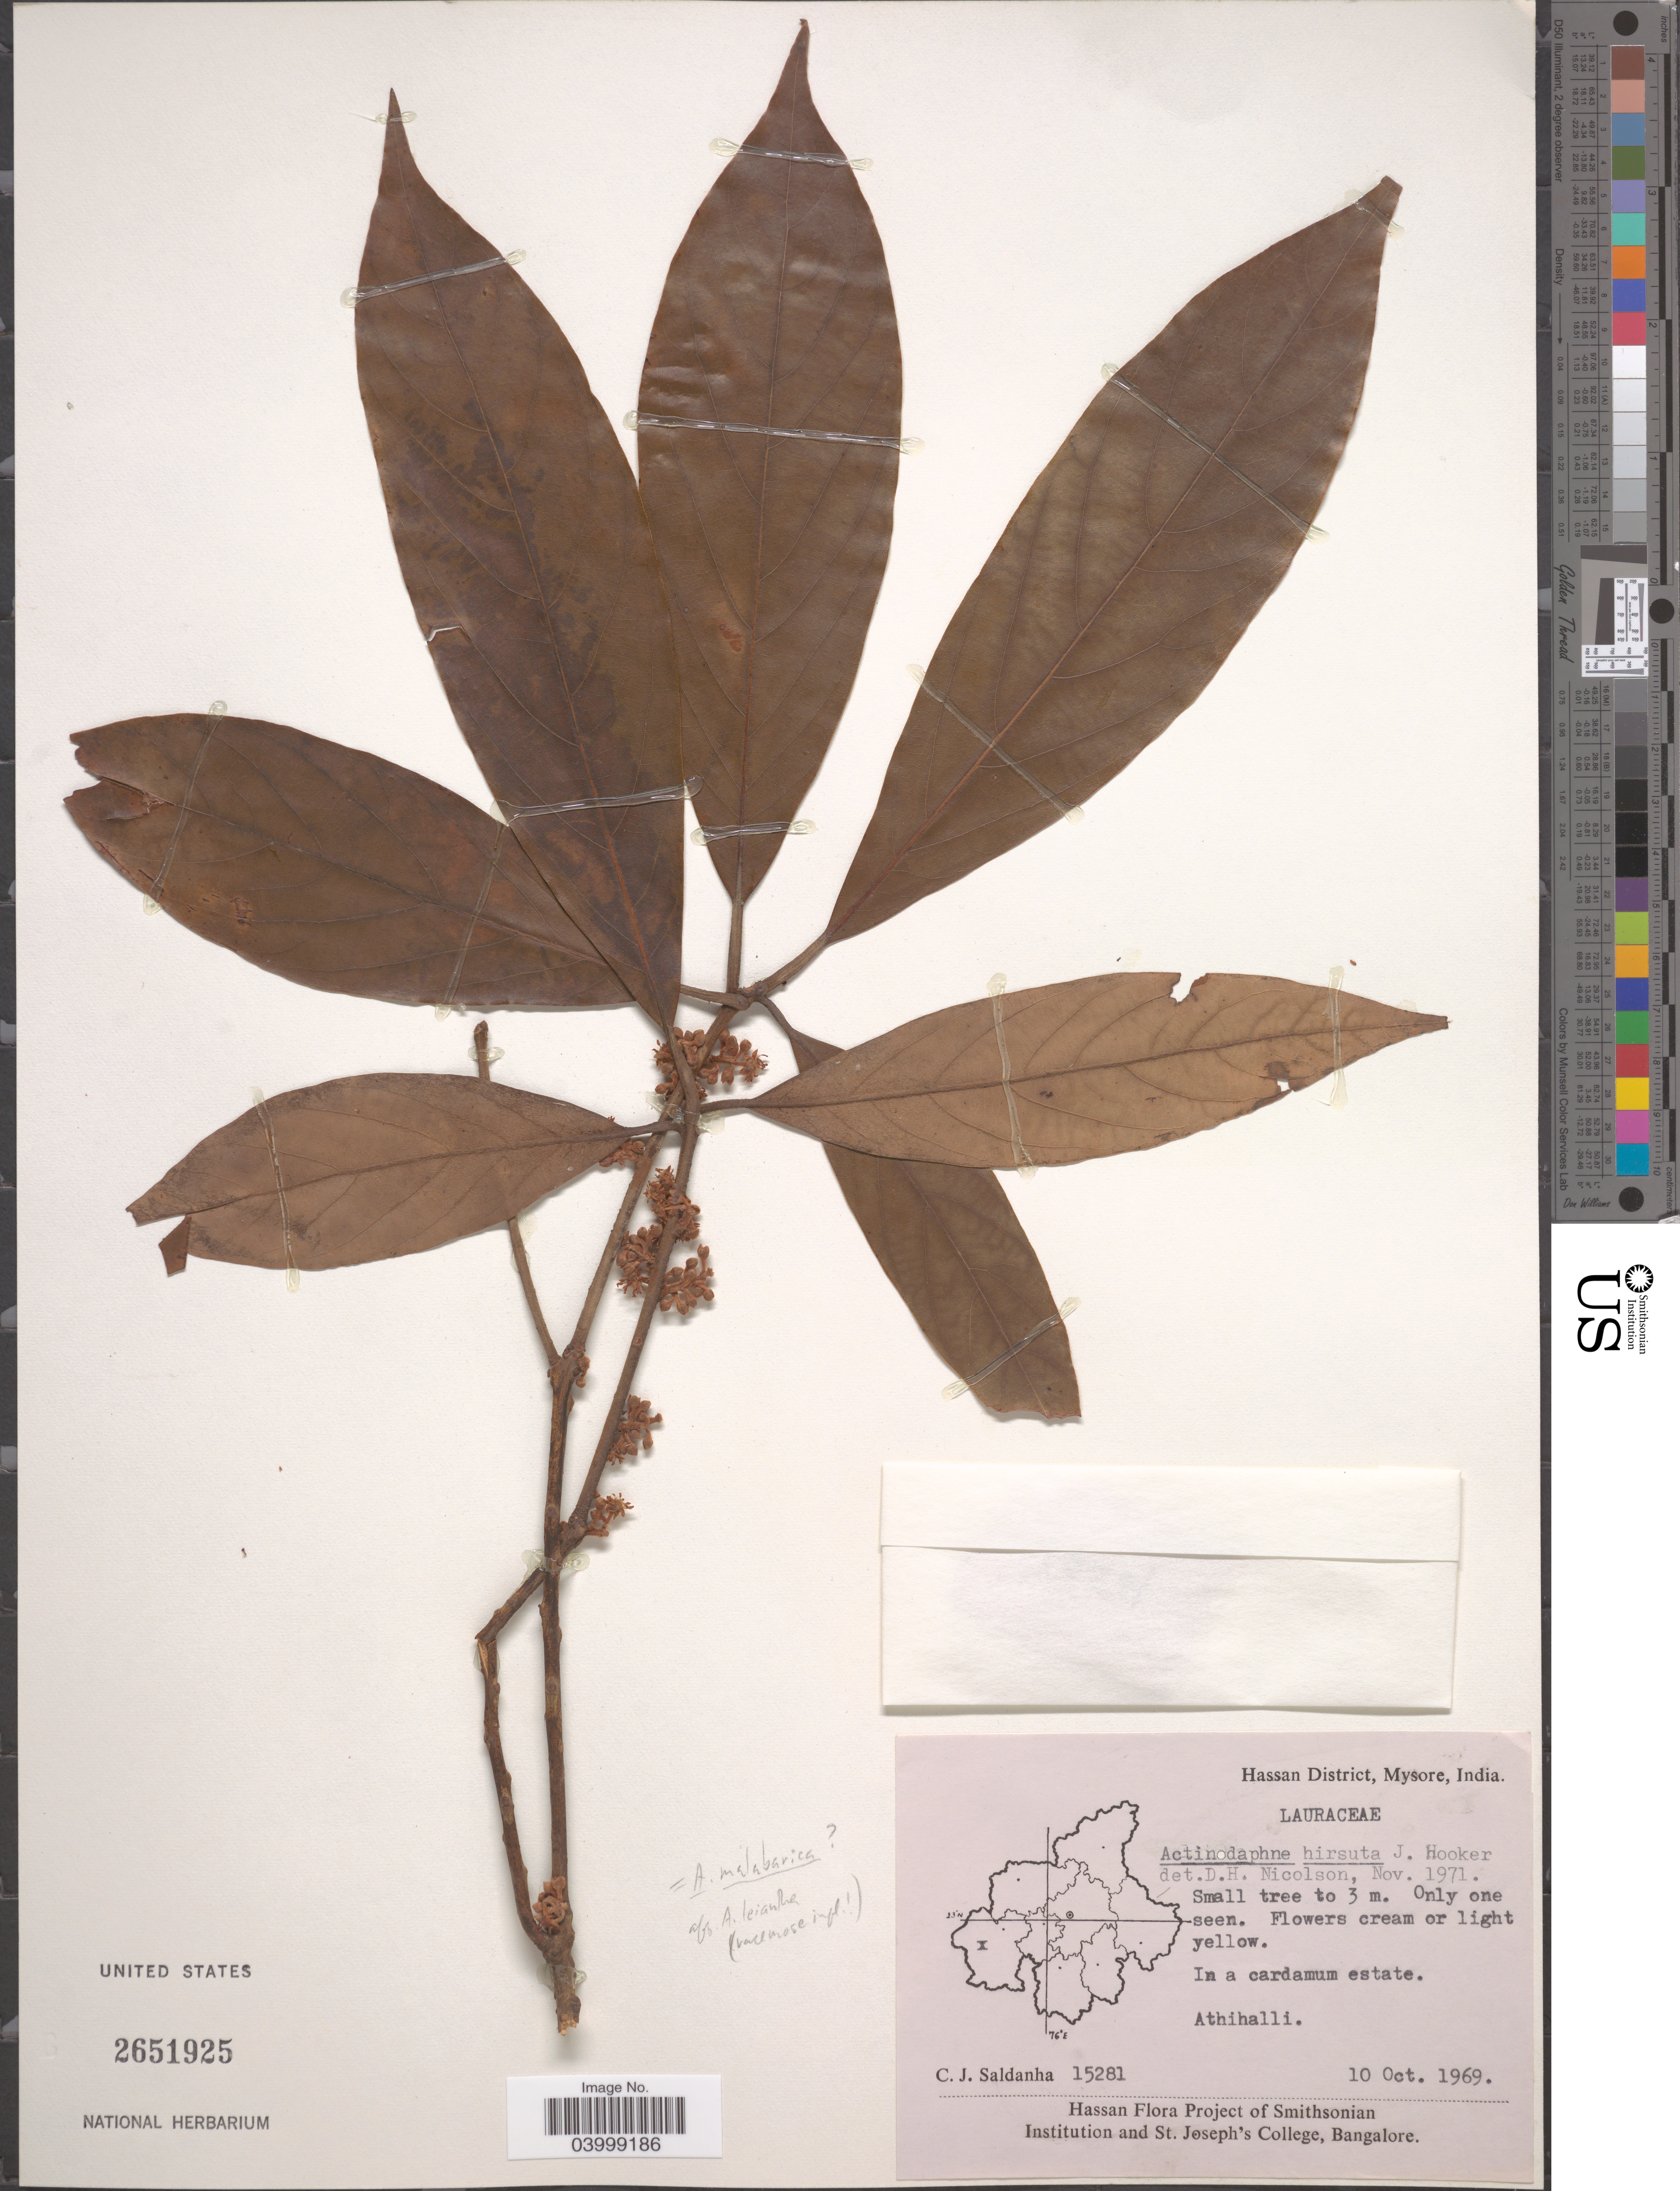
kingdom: Plantae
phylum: Tracheophyta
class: Magnoliopsida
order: Laurales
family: Lauraceae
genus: Actinodaphne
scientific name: Actinodaphne malabarica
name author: N.P. Balakr.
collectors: C. Saldanha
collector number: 15281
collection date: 1969-10-10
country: India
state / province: Karnataka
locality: Hassan District, Mysore. In a cardamum estate. Athihalli.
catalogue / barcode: US 2651925